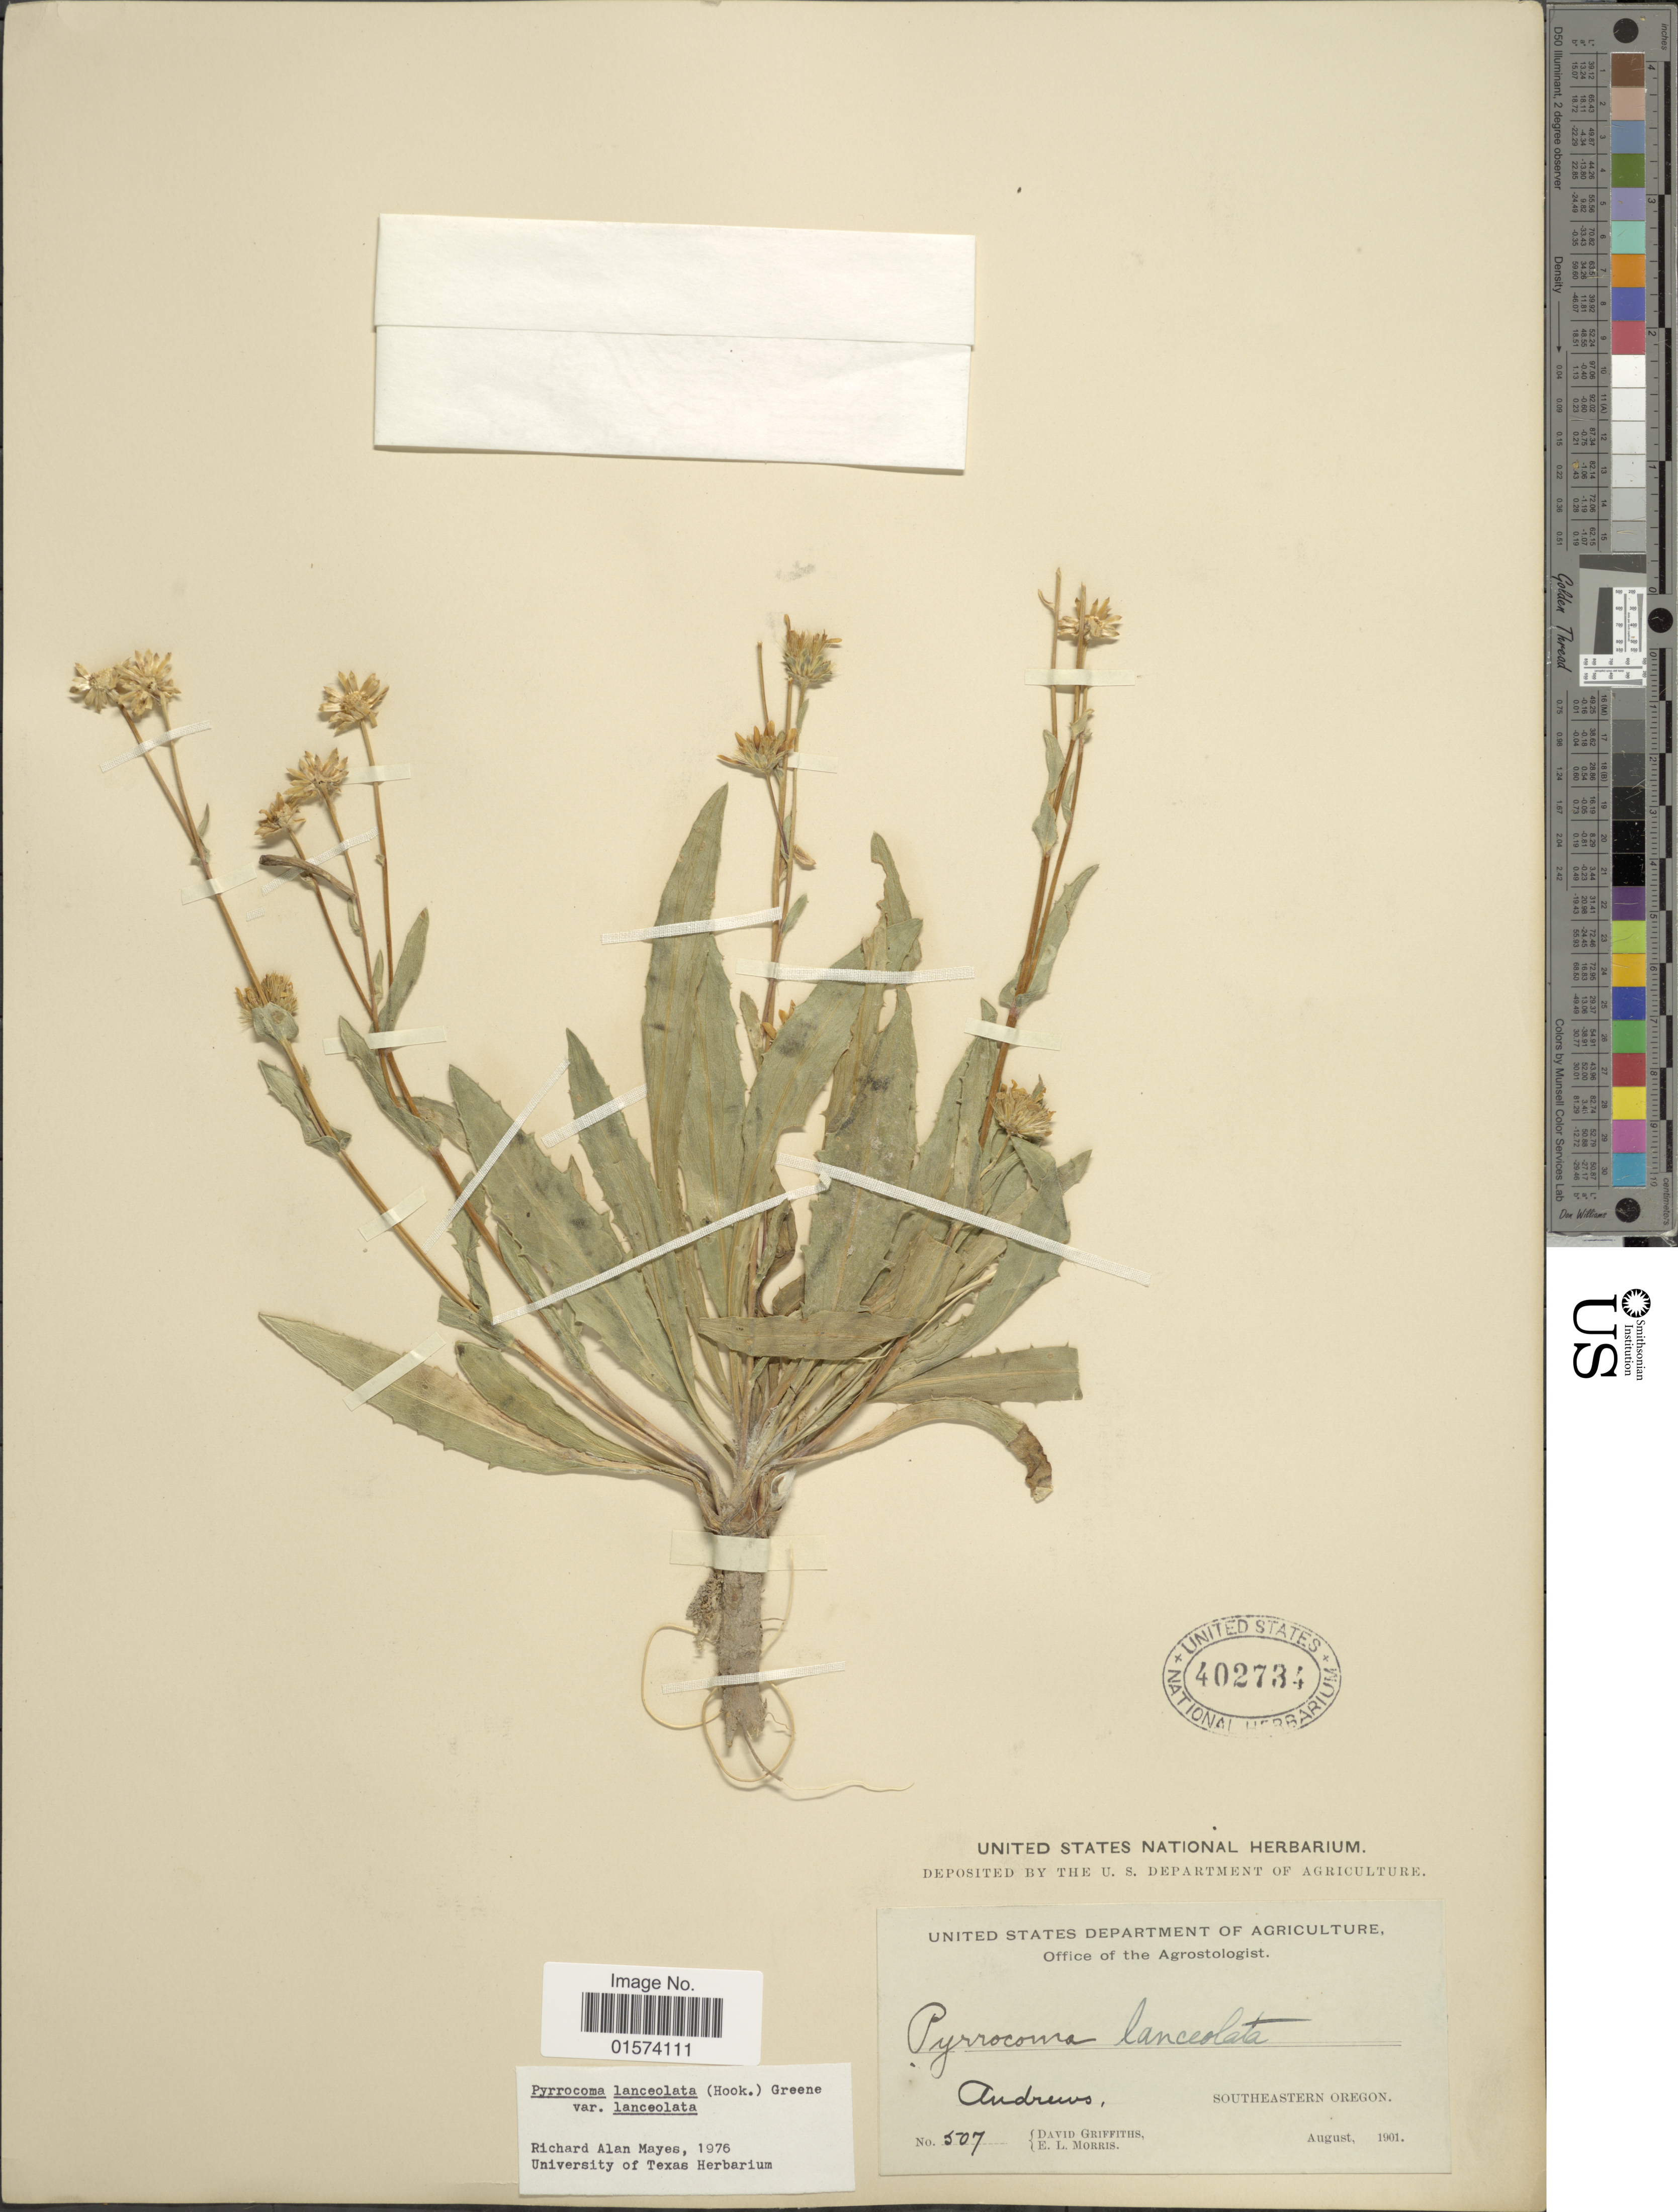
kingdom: Plantae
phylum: Tracheophyta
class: Magnoliopsida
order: Asterales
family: Asteraceae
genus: Pyrrocoma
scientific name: Pyrrocoma lanceolata var. lanceolata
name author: (Hook.) Greene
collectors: D. Griffiths & E. Morris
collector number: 507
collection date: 1901-08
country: United States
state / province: Oregon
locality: Andrews, Southeastern Oregon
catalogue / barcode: US 402734